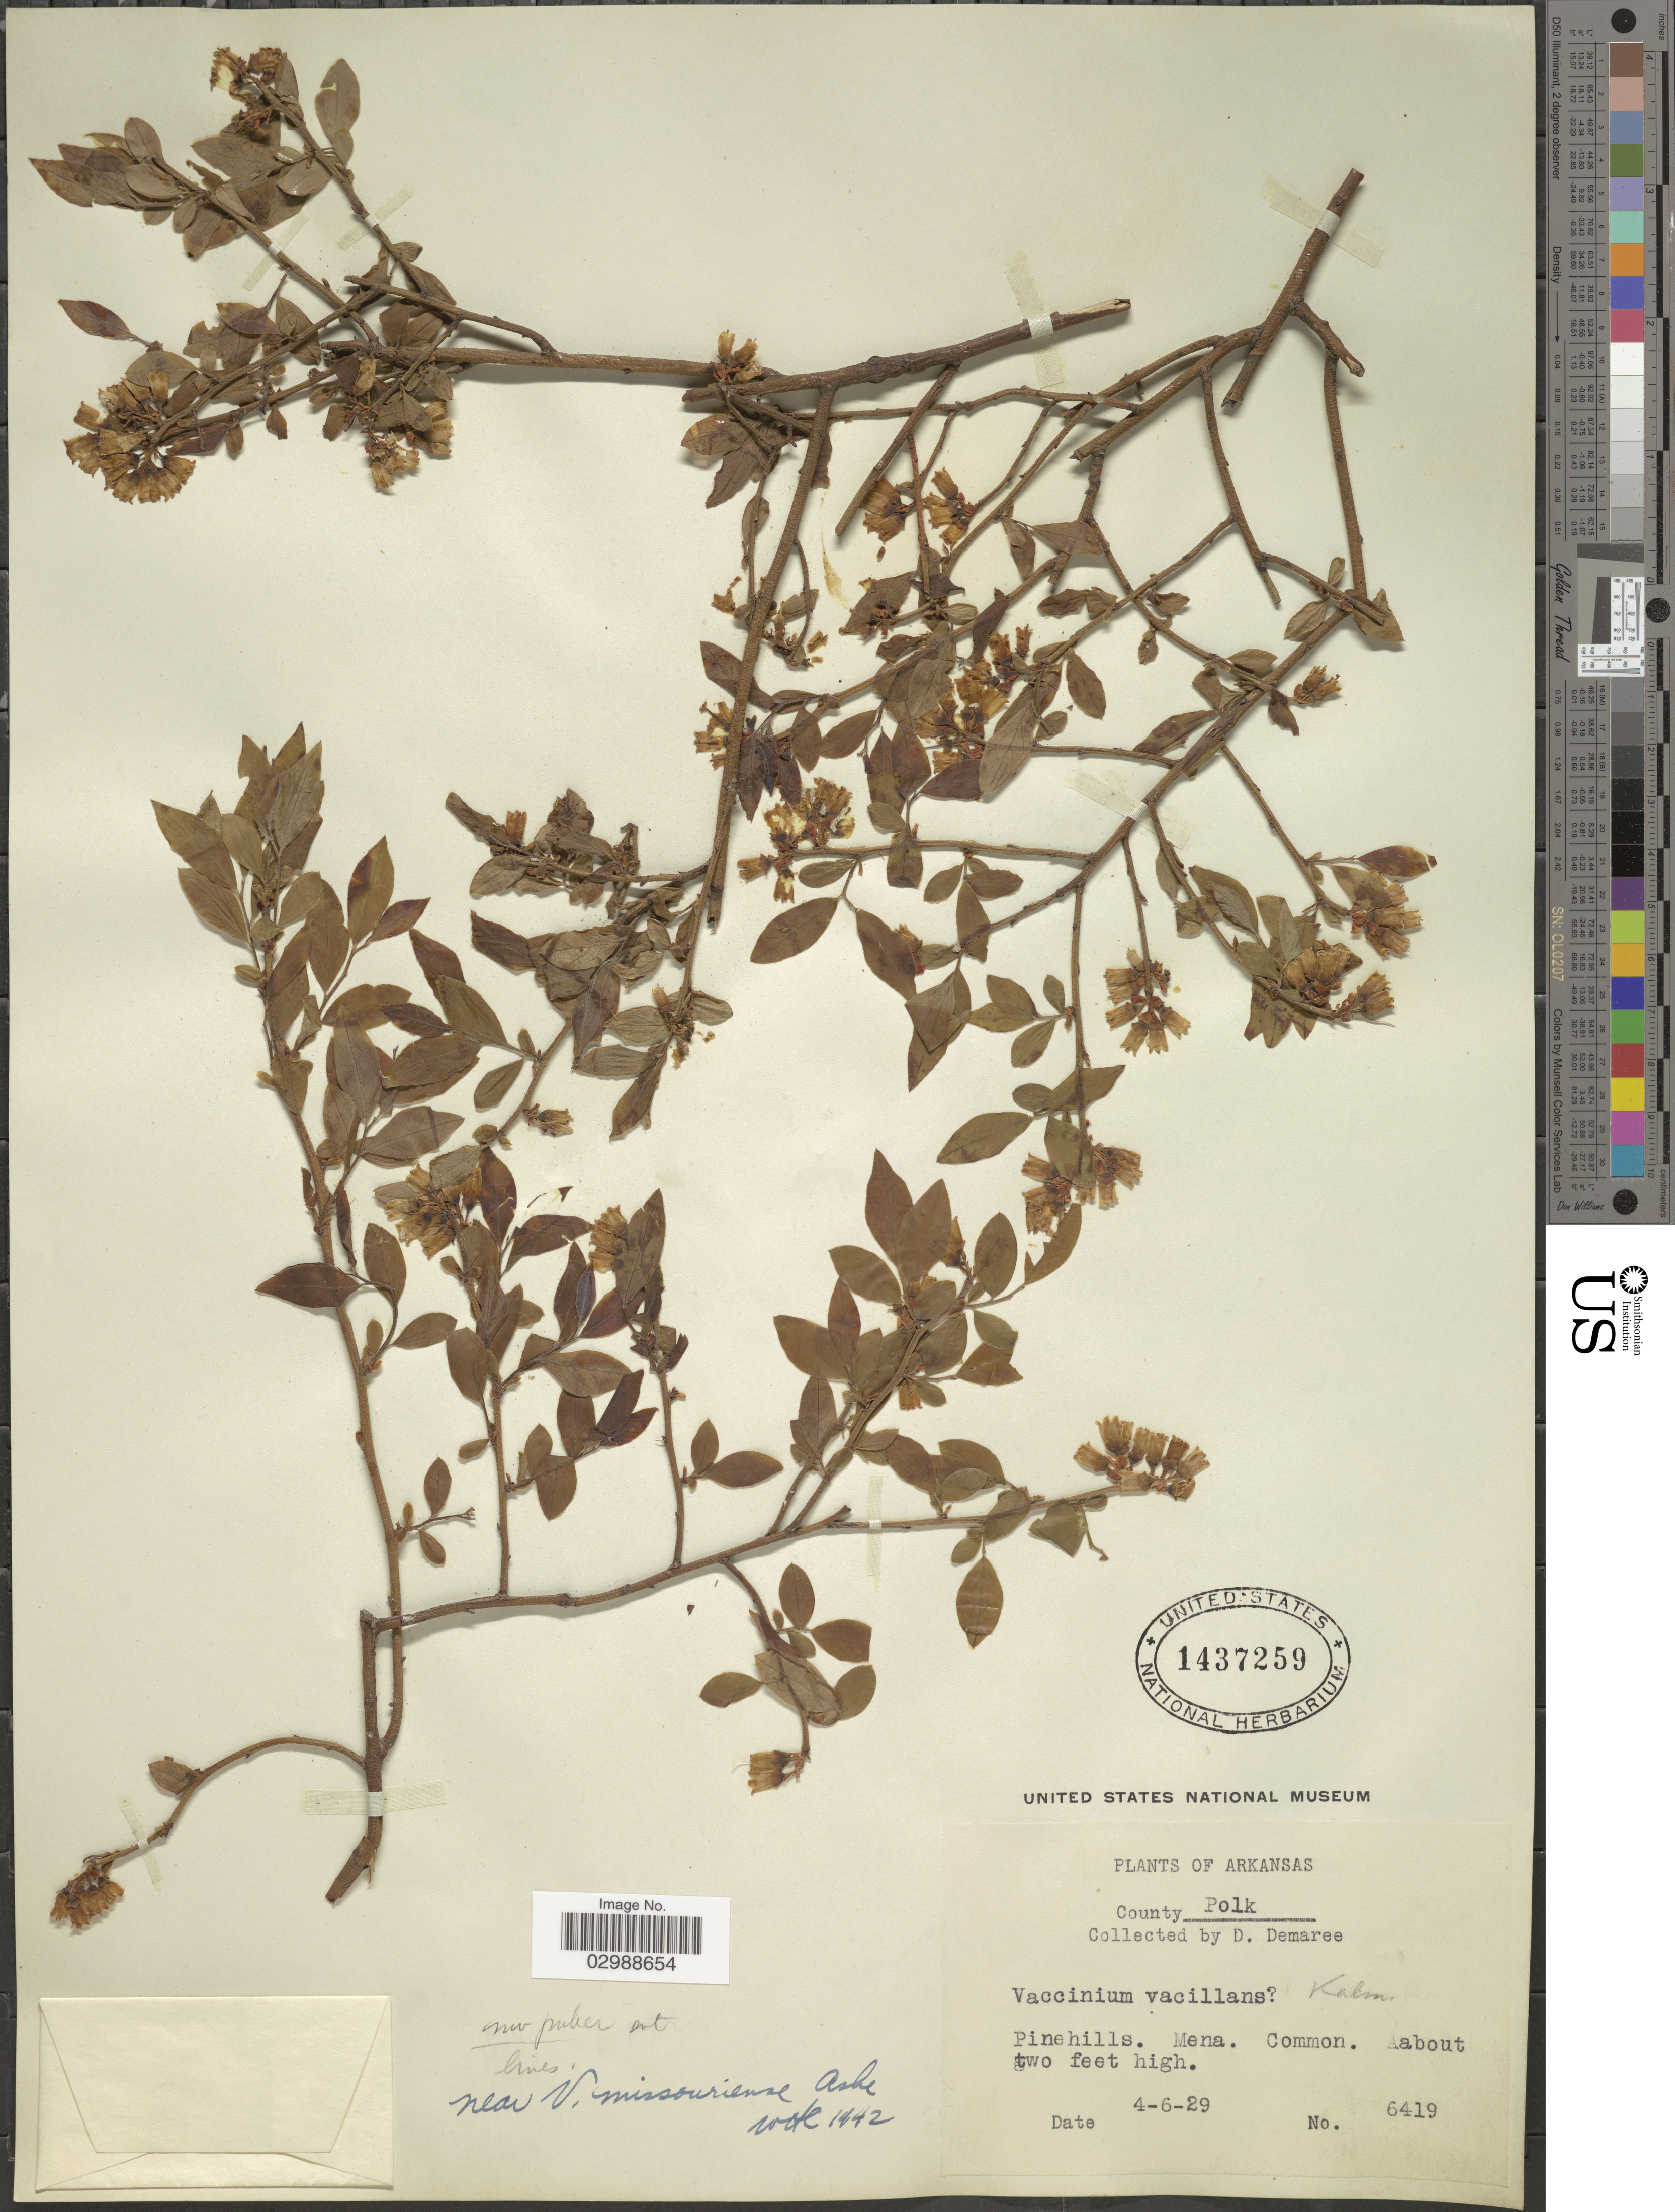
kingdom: Plantae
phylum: Tracheophyta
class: Magnoliopsida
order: Ericales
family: Ericaceae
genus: Vaccinium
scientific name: Vaccinium missouriense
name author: (Ashe) Ashe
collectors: D. Demaree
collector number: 6419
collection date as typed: Transcribed d/m/y: 6/4/29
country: United States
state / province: Arkansas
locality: County Polk. Mena.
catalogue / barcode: US 1437259